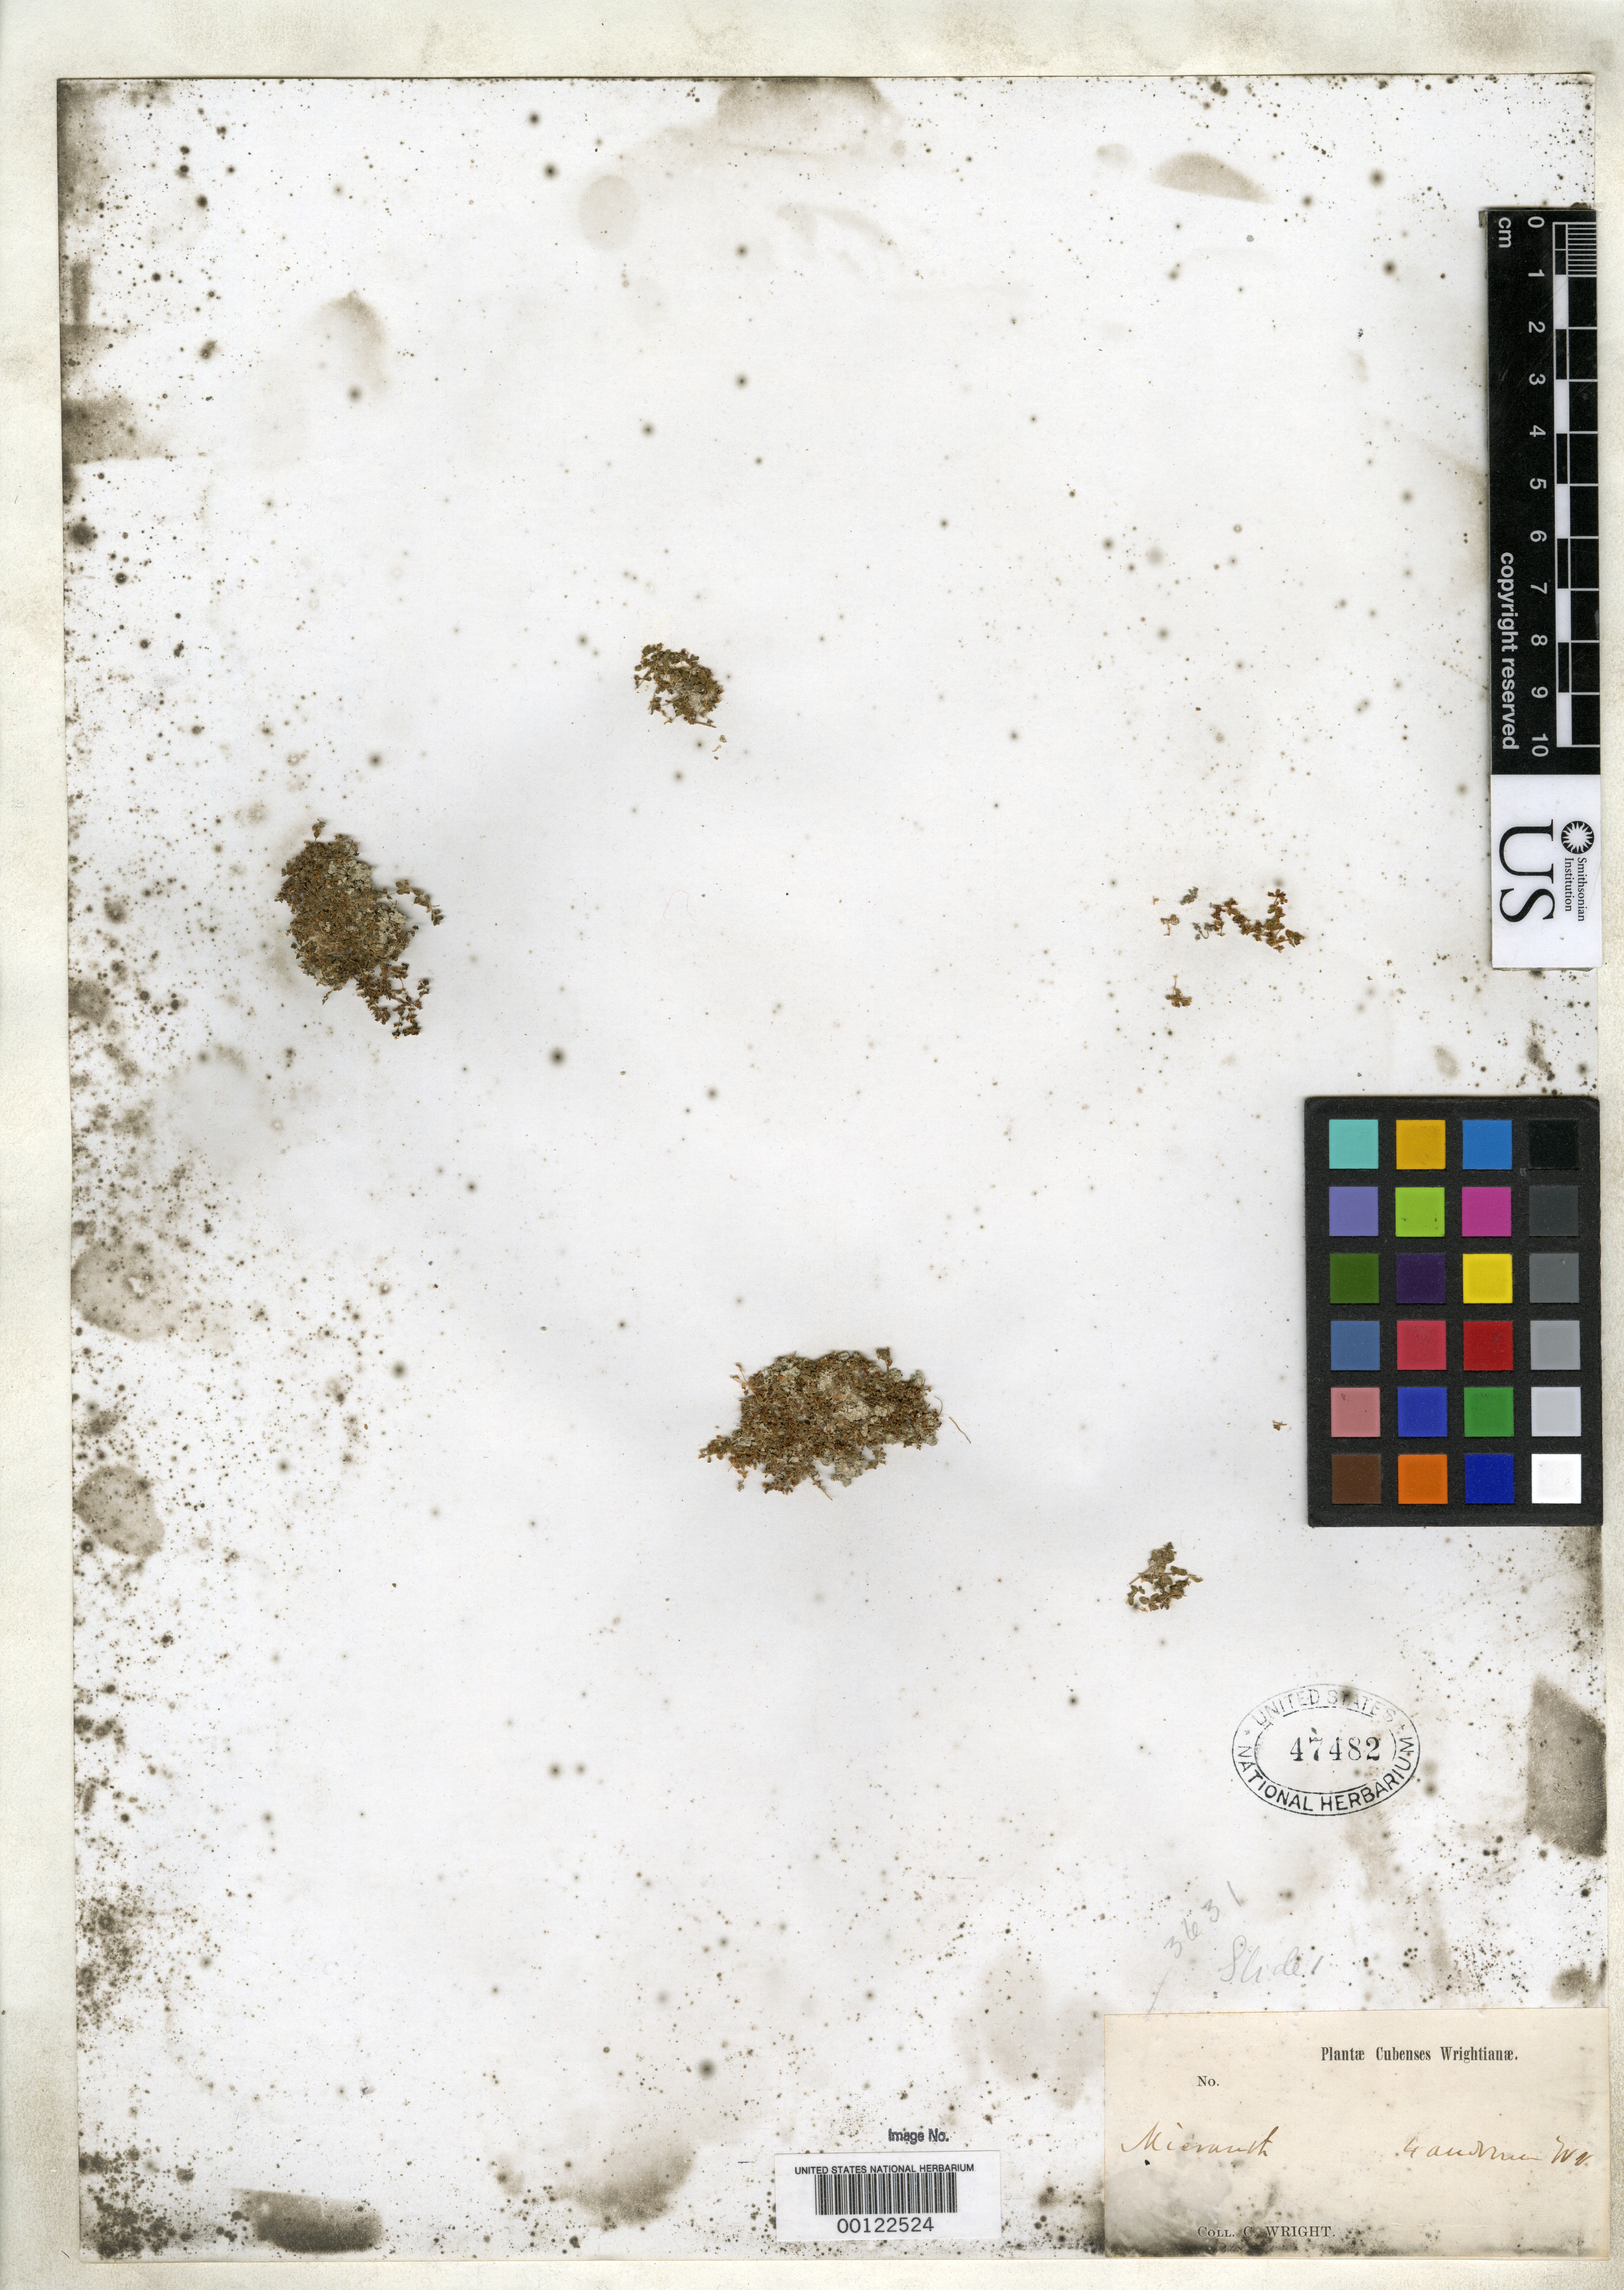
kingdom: Plantae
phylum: Tracheophyta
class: Magnoliopsida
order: Lamiales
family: Linderniaceae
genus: Micranthemum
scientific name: Micranthemum tetrandrum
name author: C. Wright in Sauvalle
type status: Isotype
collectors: C. Wright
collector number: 3631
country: Cuba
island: Greater Antilles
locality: Trinidad; Rio Bijabo.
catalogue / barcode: US 47482